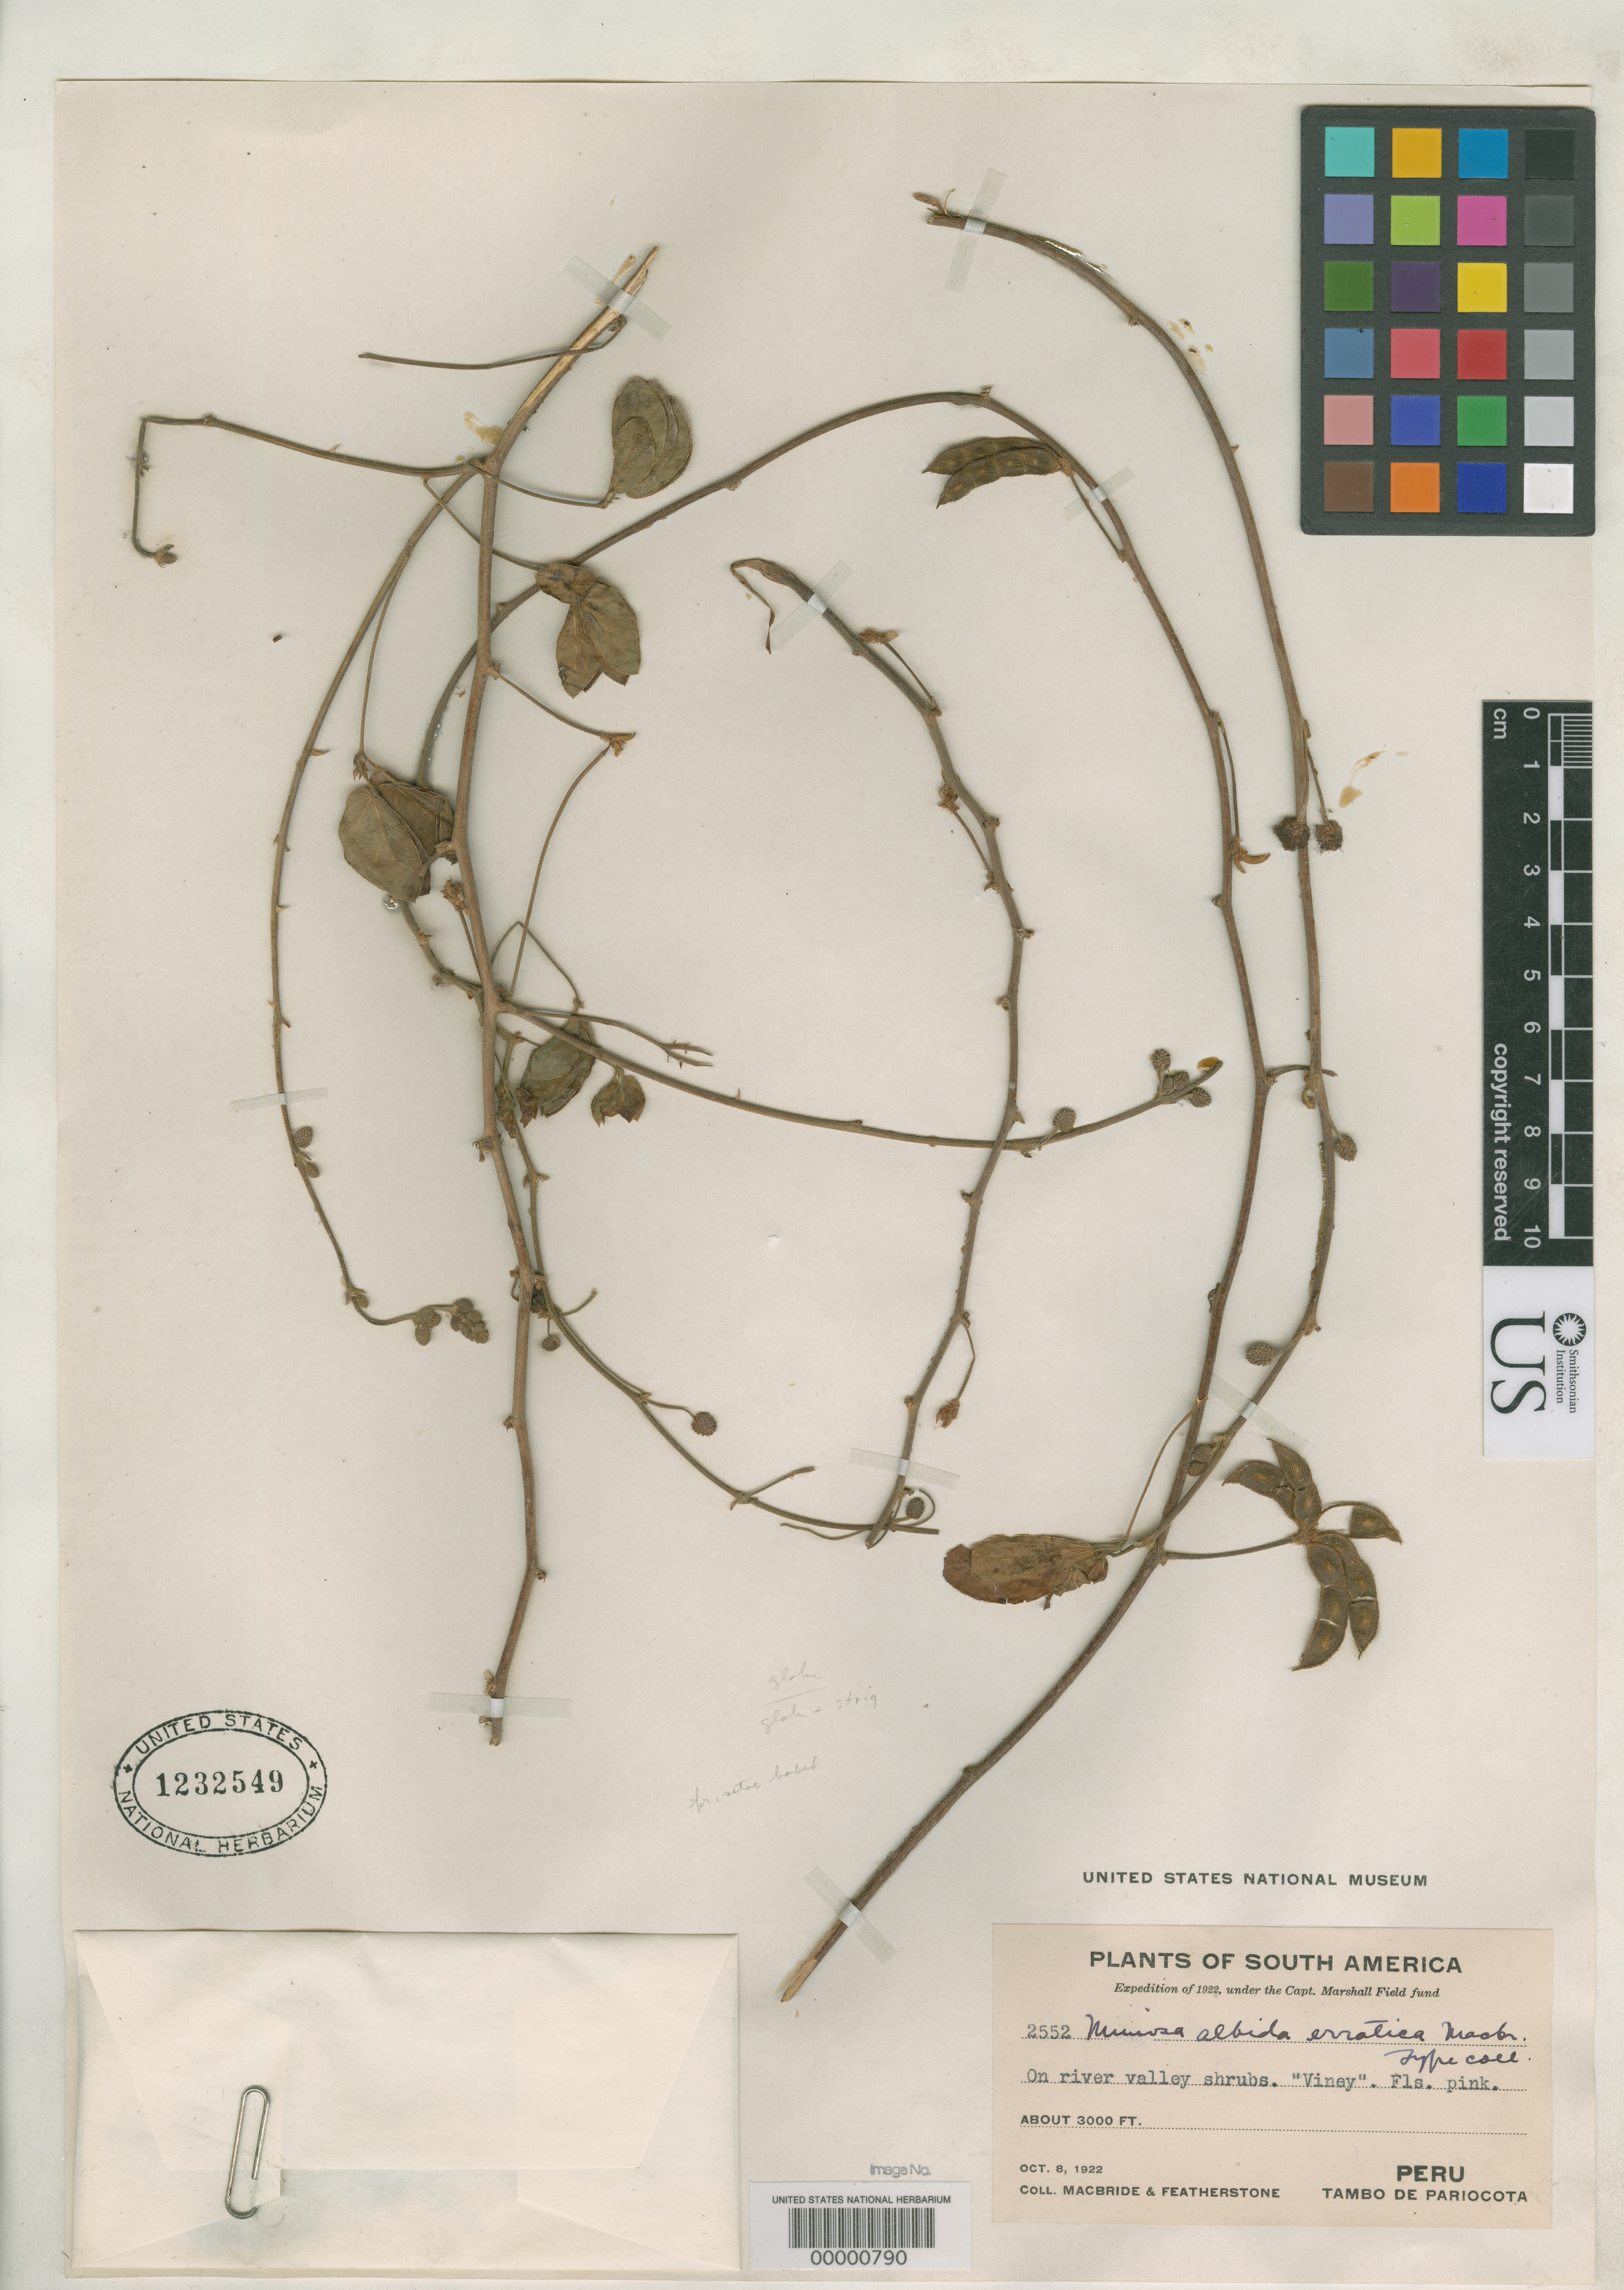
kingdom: Plantae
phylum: Tracheophyta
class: Magnoliopsida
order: Fabales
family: Fabaceae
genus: Mimosa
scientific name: Mimosa albida var. erratica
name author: J.F. Macbr.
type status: Isotype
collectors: J. F. Macbride & W. Featherstone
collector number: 2552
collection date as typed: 08 Oct 1922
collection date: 1922-10-08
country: Peru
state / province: Ancash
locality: Tambo de Pariocota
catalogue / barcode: US 1232549